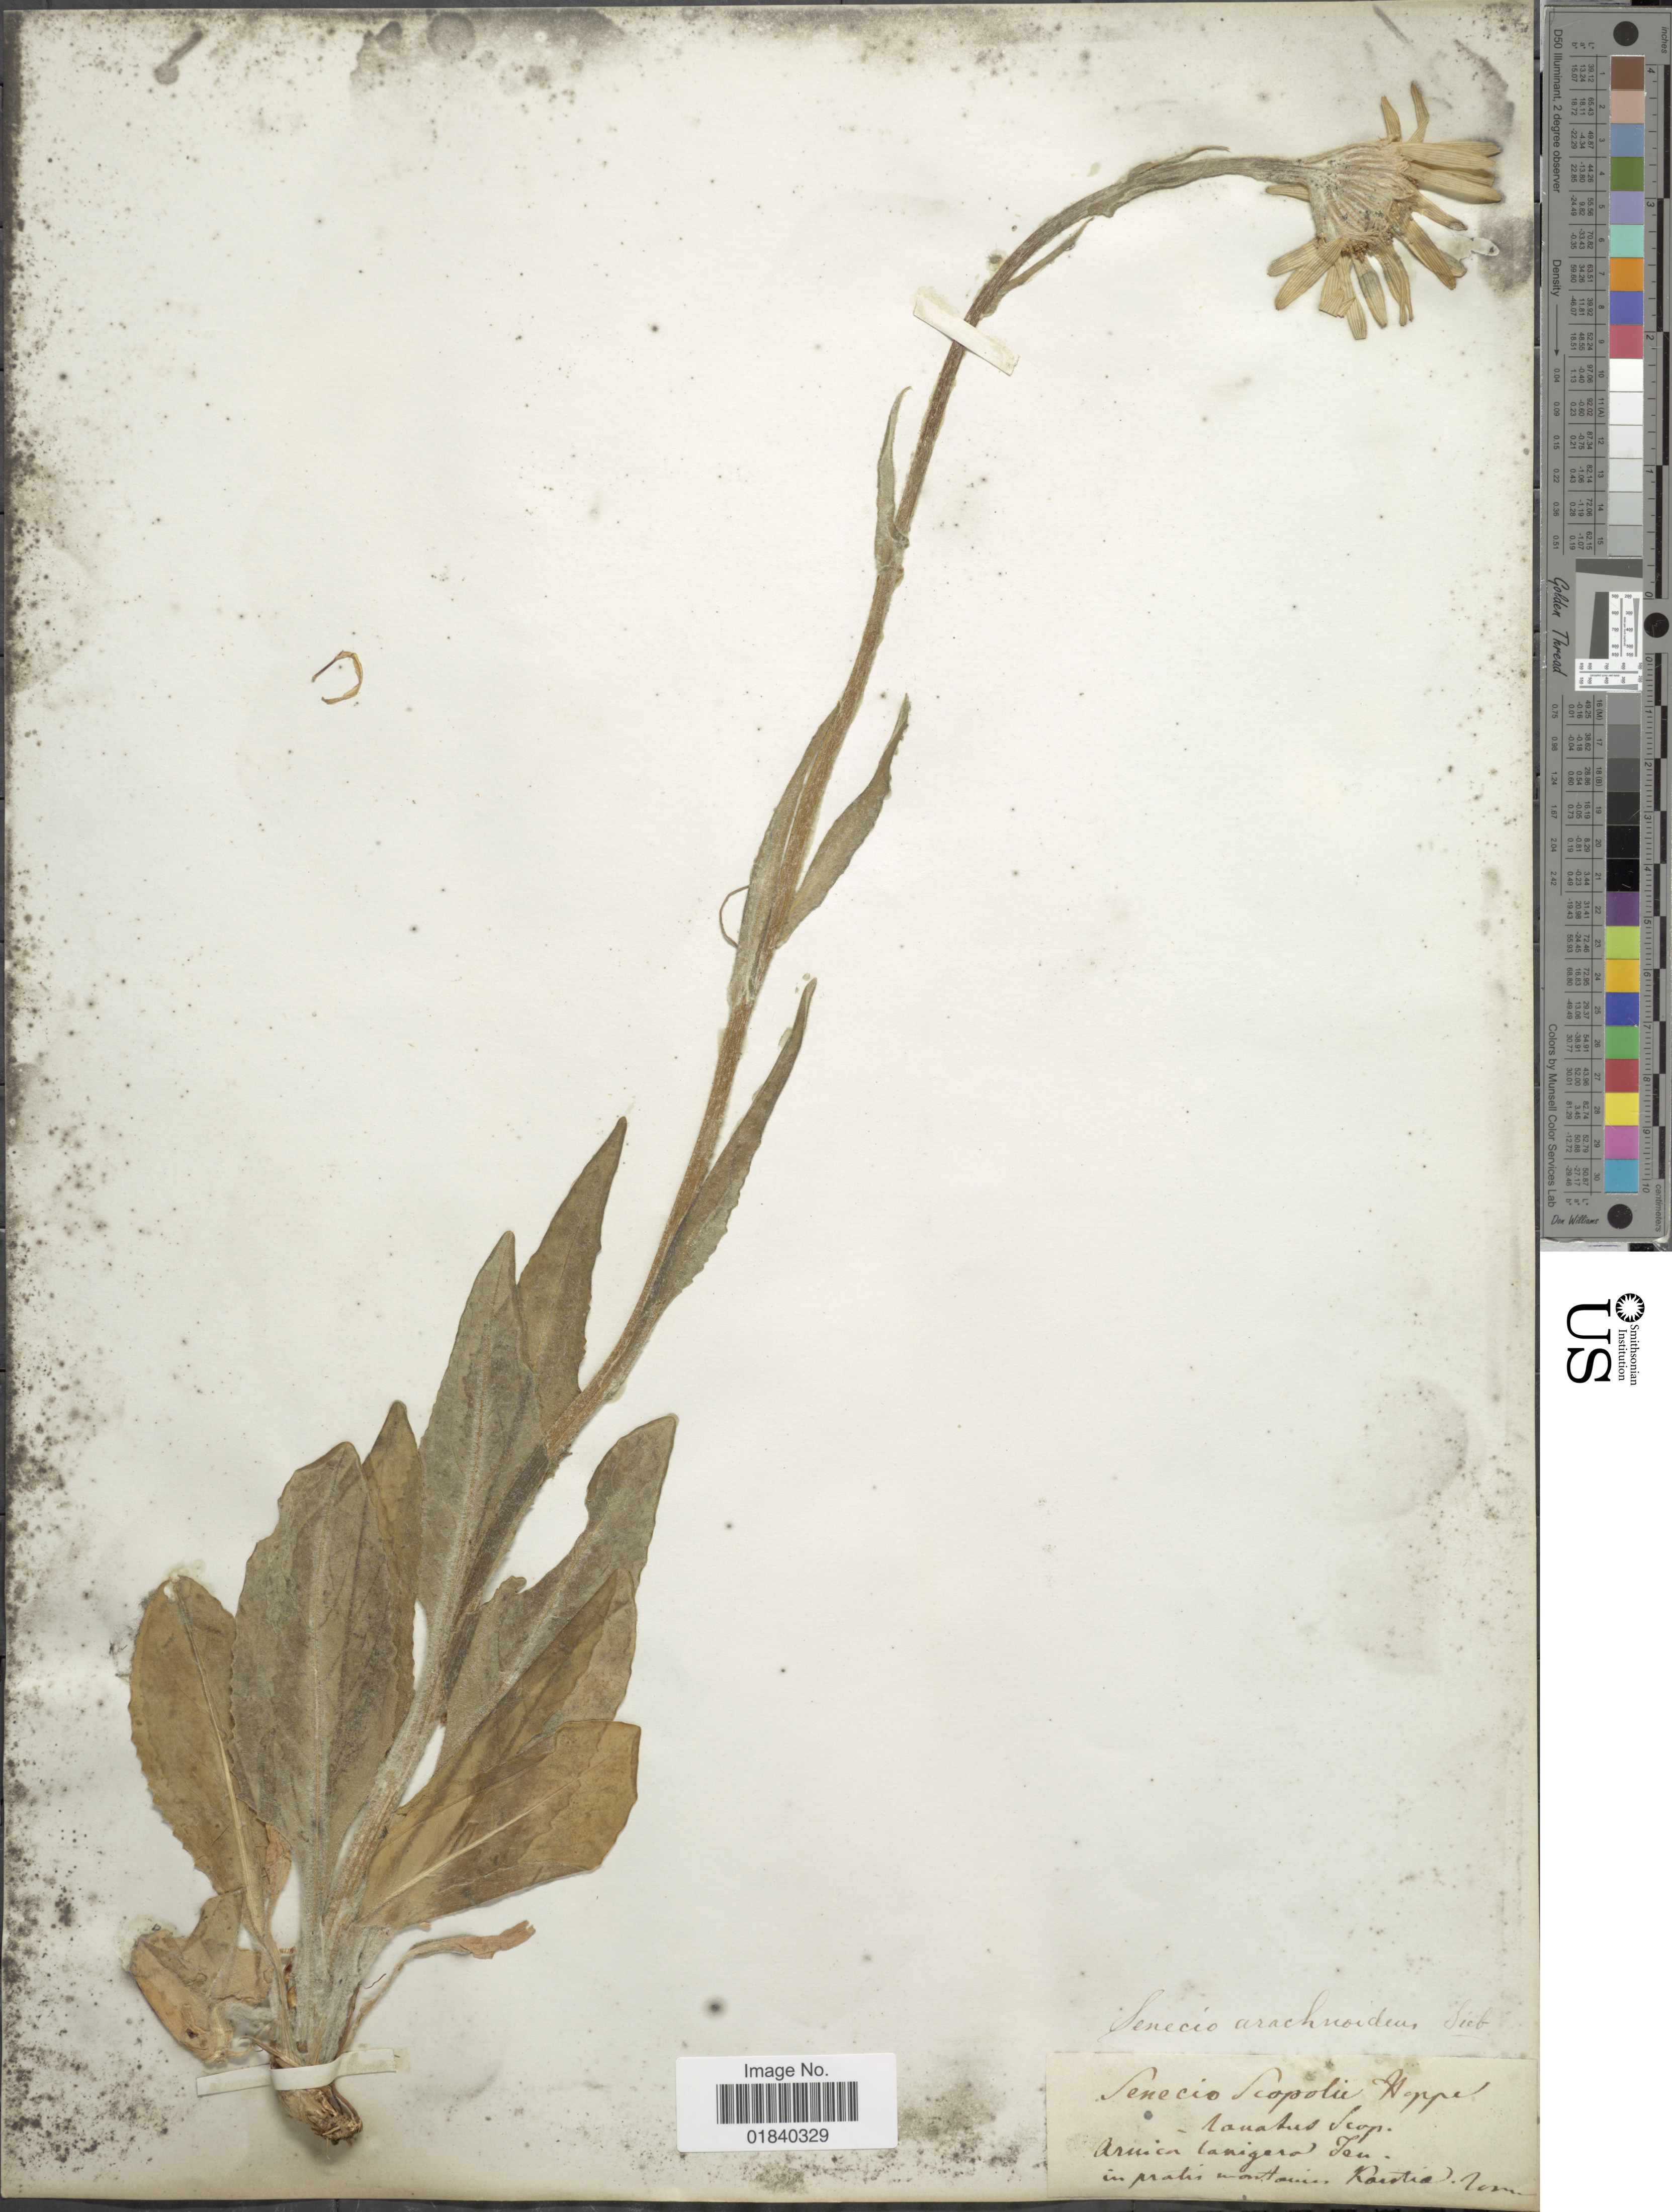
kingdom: Plantae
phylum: Tracheophyta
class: Magnoliopsida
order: Asterales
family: Asteraceae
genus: Senecio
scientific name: Senecio arachnoideus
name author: (C.B. Clarke) M.R. Almeida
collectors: Tomur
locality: Armica lanigera Jen. in pratis montanis Kartia. N [illegible text]. [interpreted]